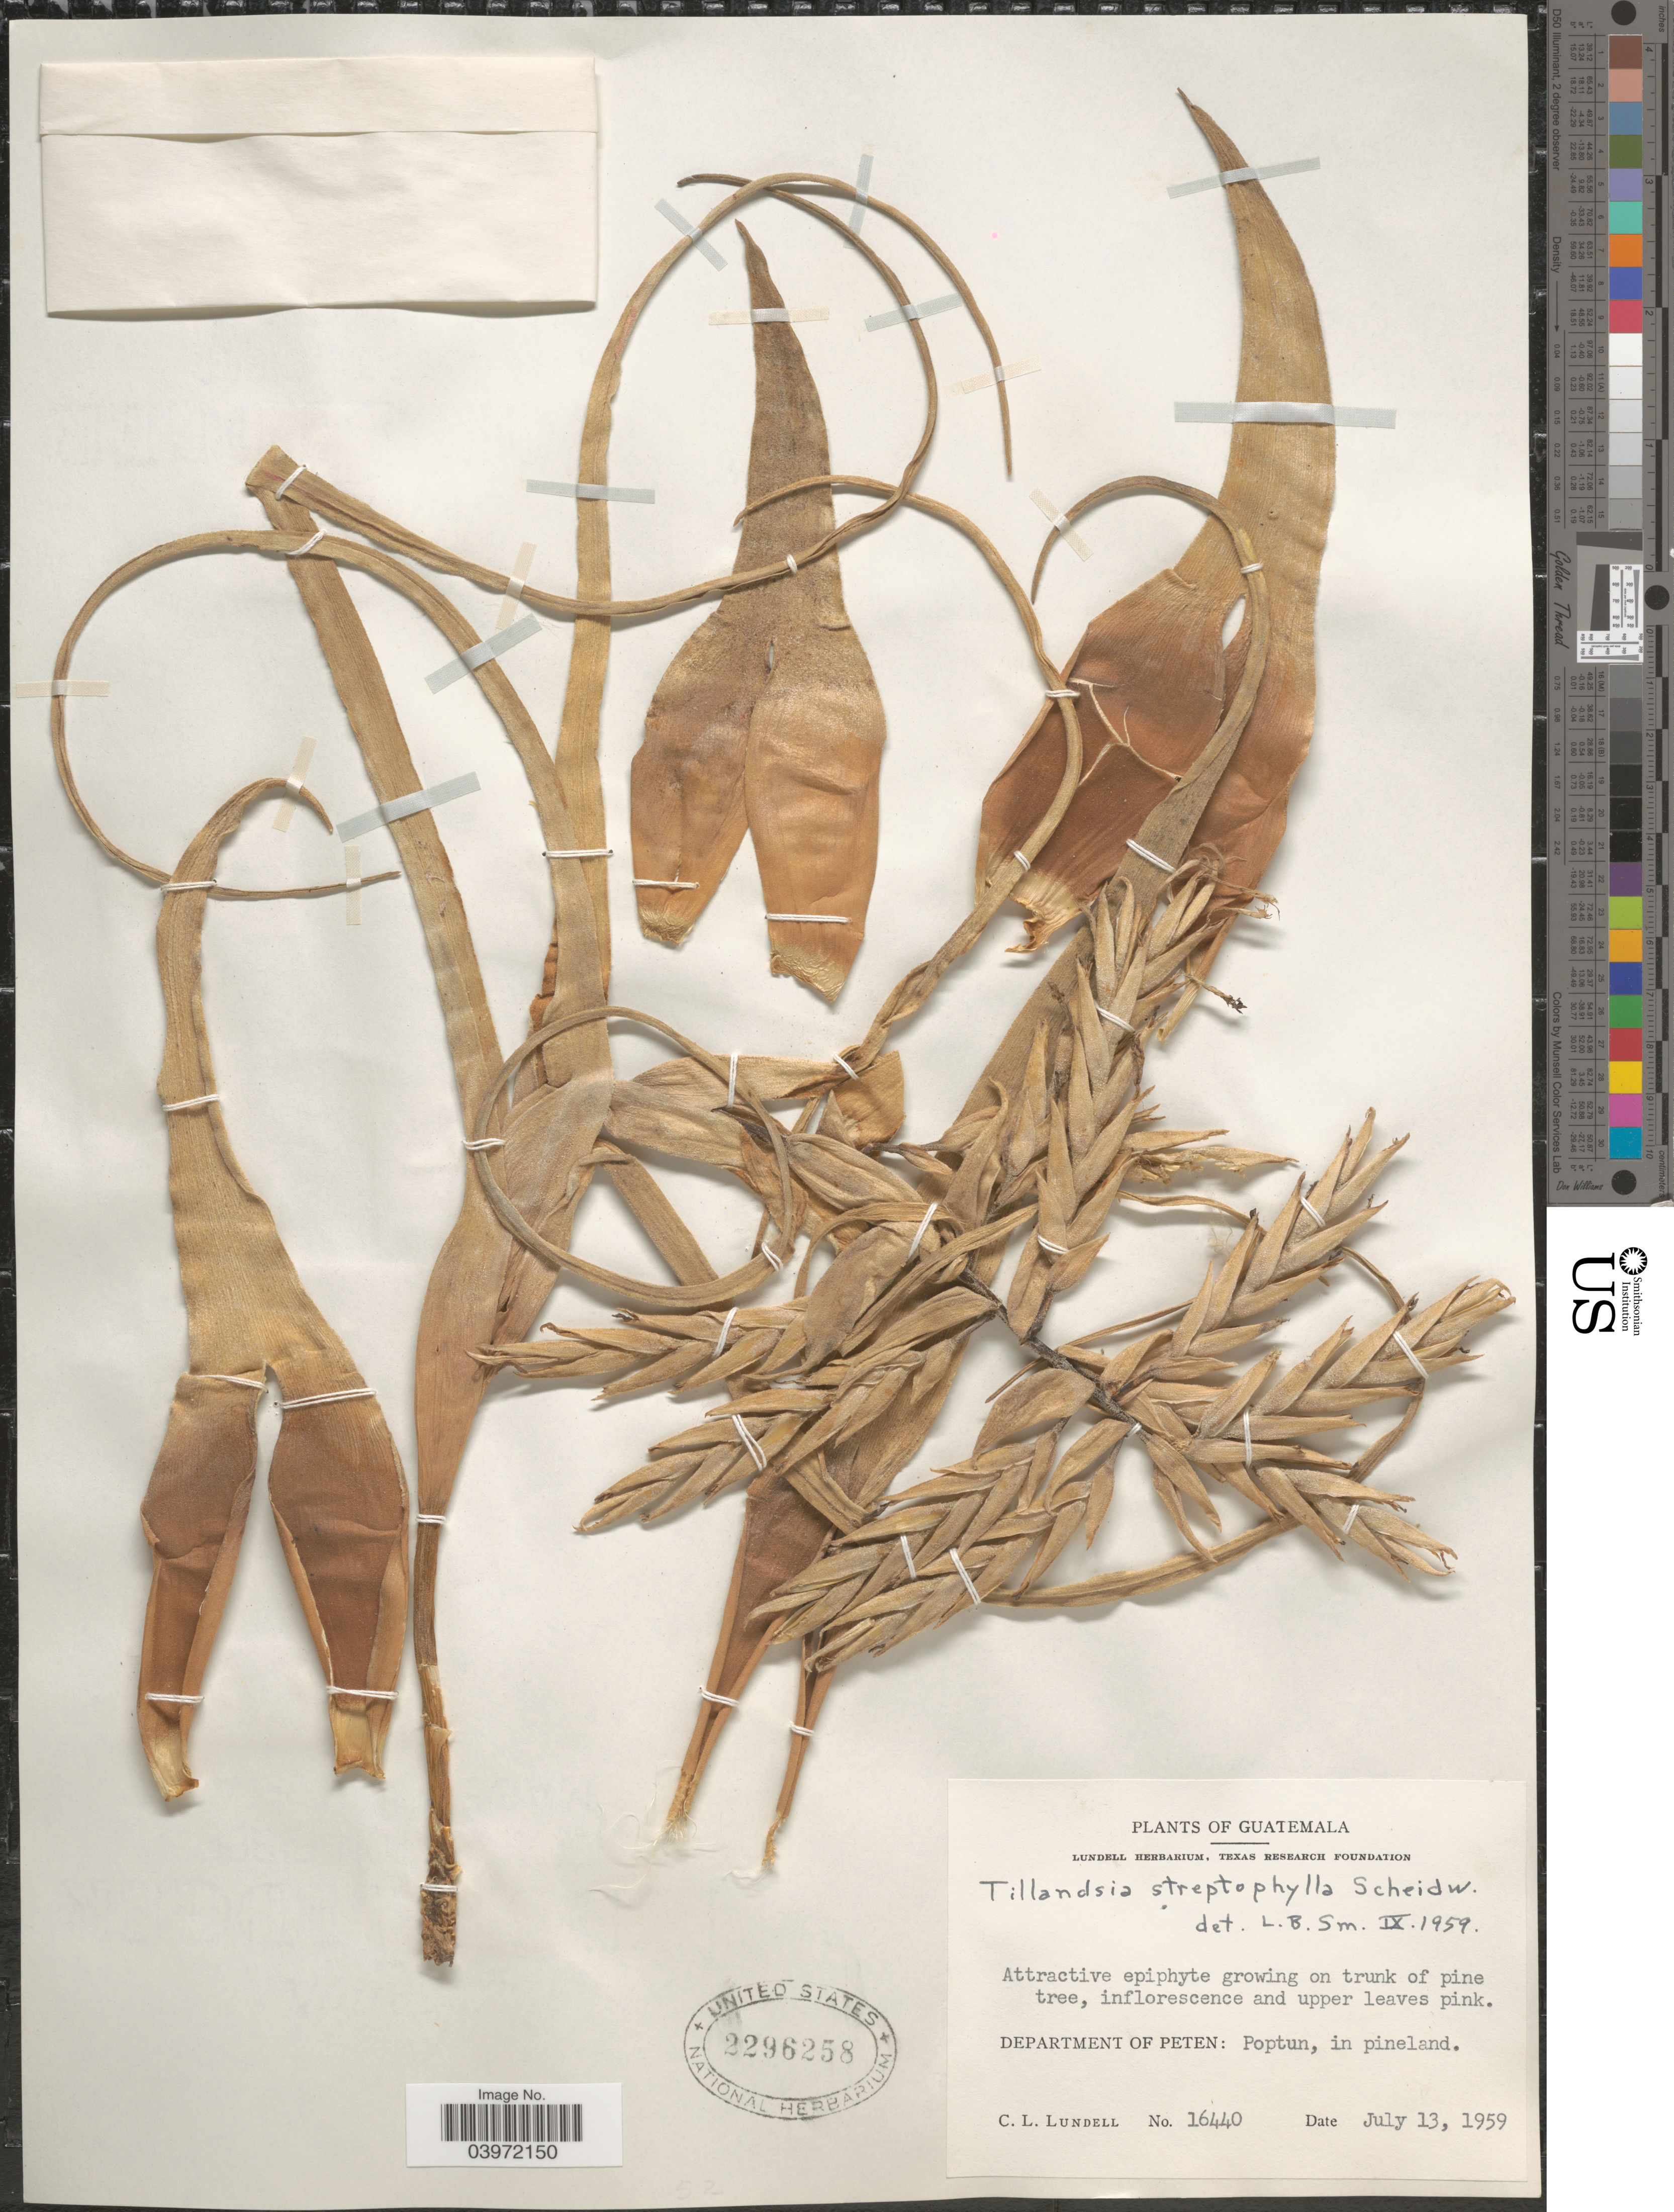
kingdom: Plantae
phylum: Tracheophyta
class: Liliopsida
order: Poales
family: Bromeliaceae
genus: Tillandsia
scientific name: Tillandsia streptophylla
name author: Scheidw. ex C. Morren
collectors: C. L. Lundell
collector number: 16440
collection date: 1959-07-13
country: Guatemala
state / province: El Peten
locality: Department of Peten: Poptun, in pineland.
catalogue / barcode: US 2296258